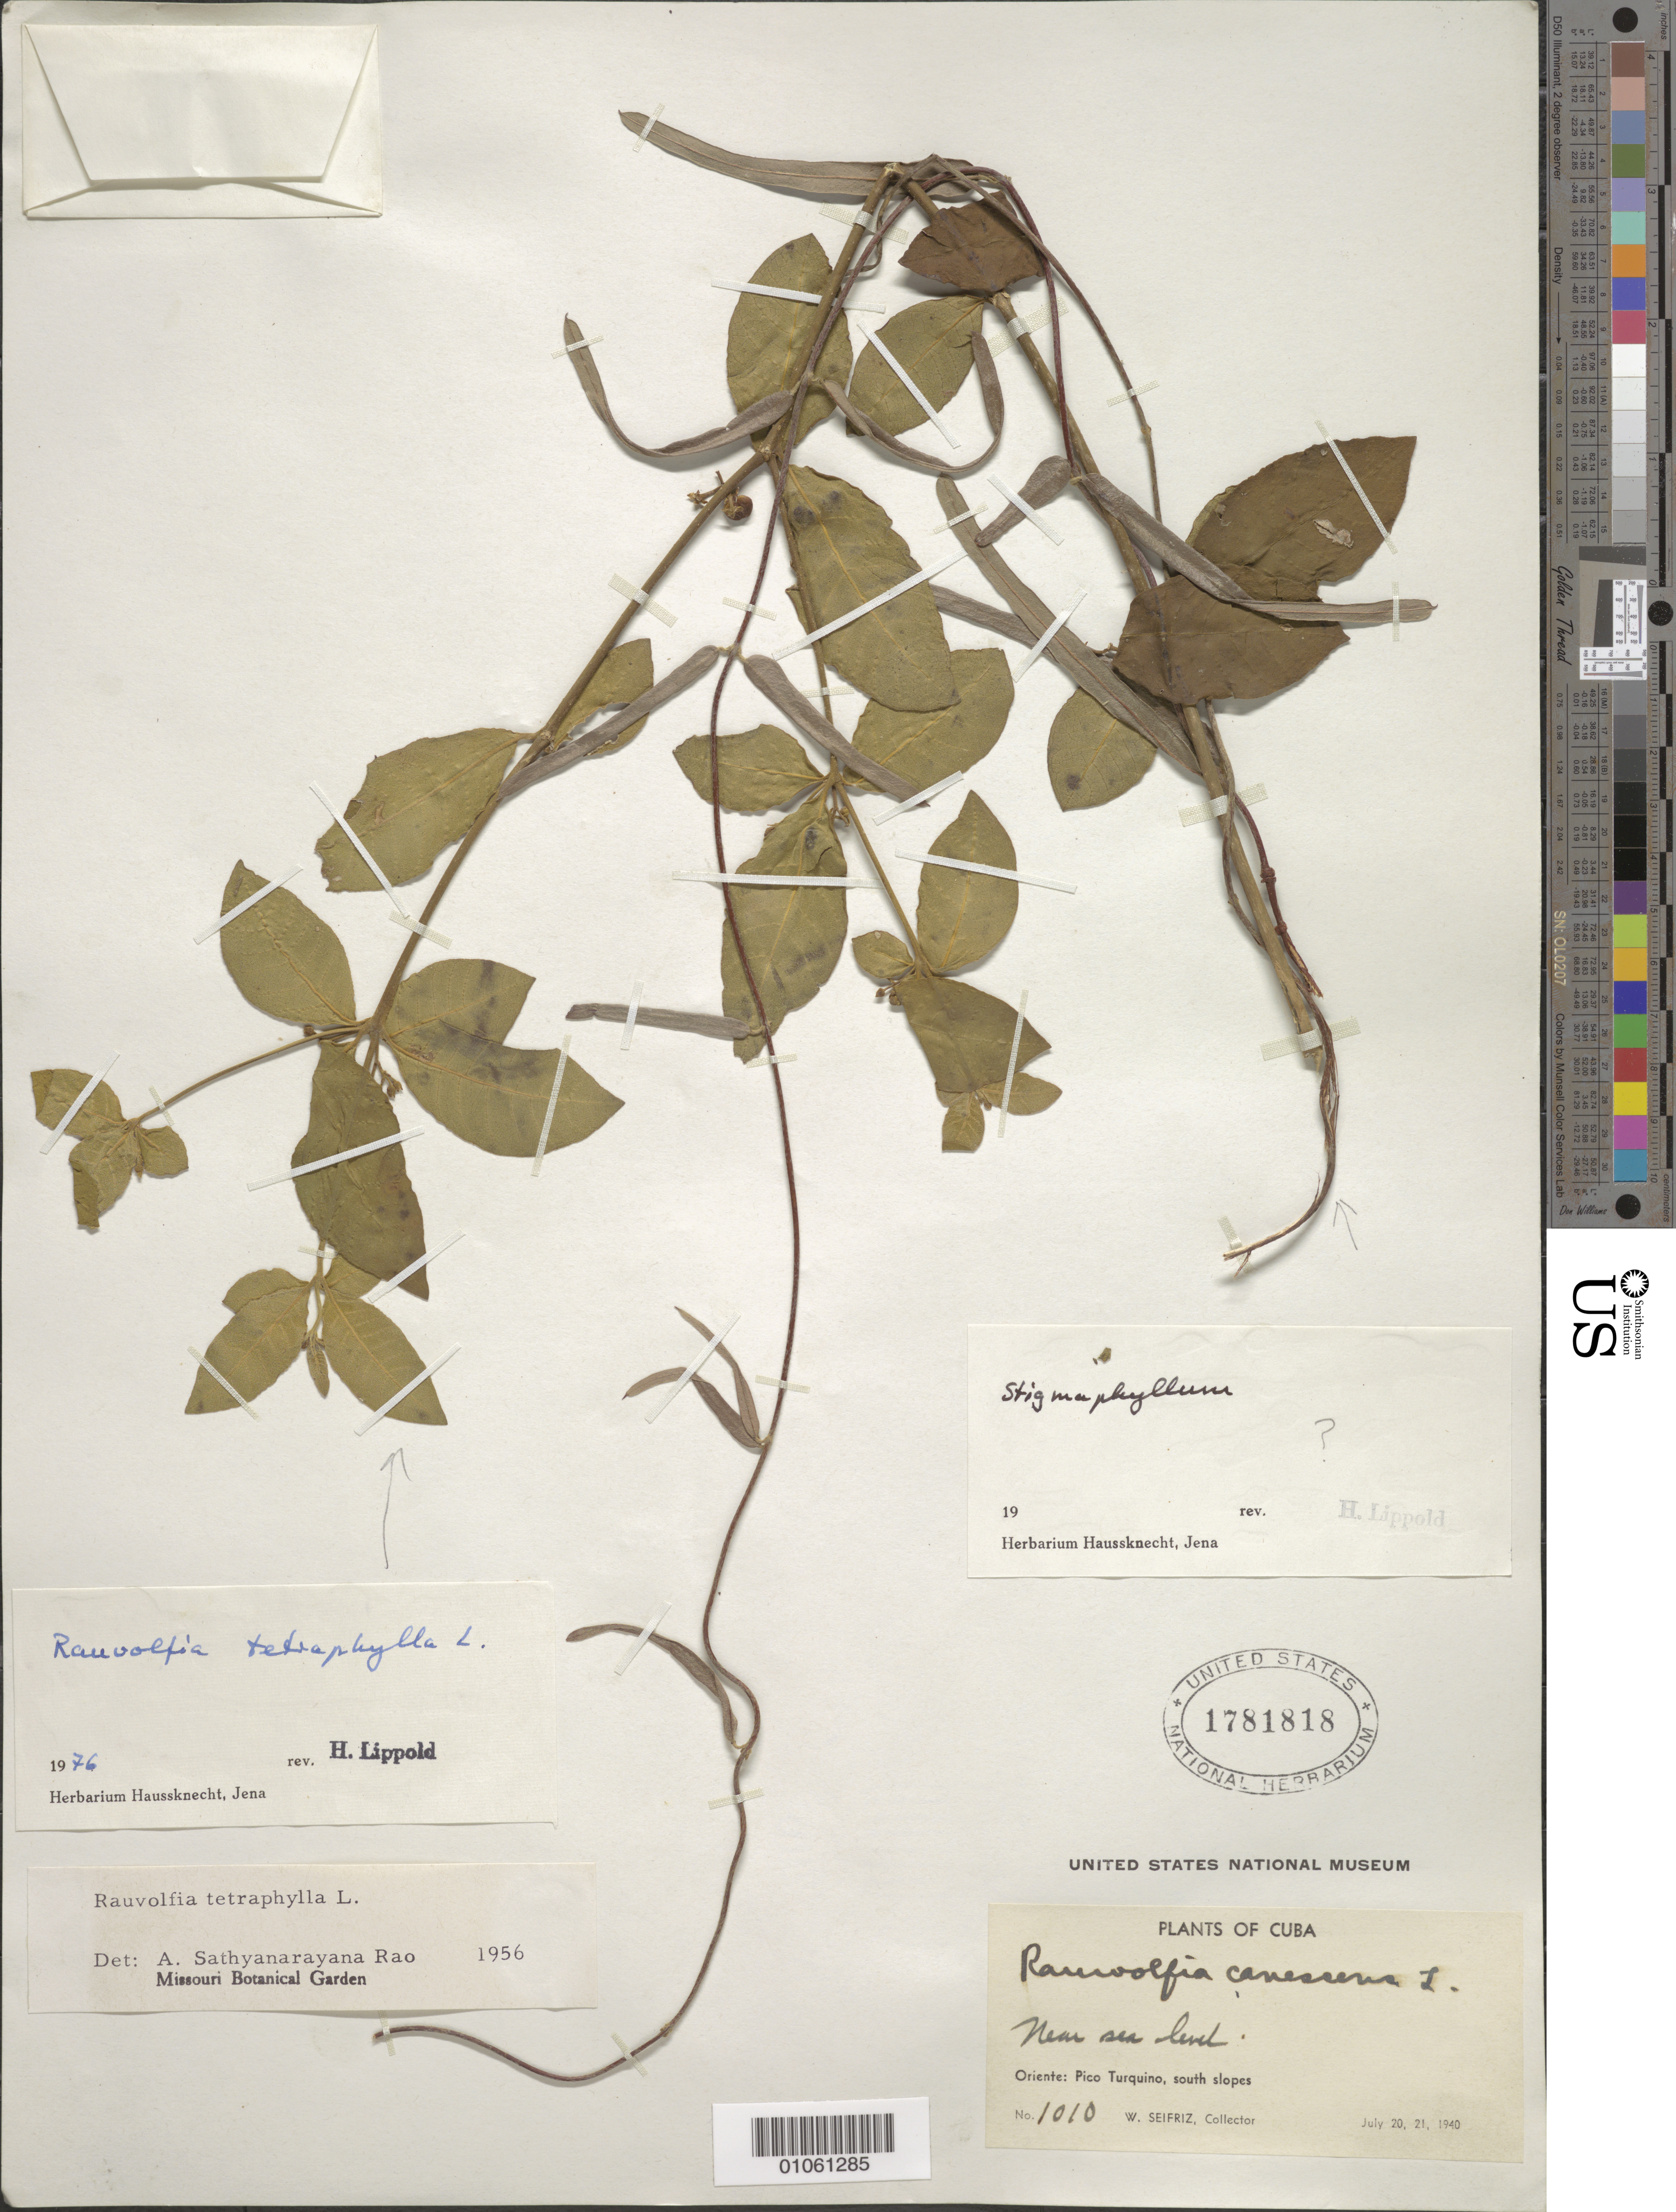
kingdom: Plantae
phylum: Tracheophyta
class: Magnoliopsida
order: Gentianales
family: Apocynaceae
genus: Rauvolfia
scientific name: Rauvolfia tetraphylla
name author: L.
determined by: Lippold, Hans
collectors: W. Seifriz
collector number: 1010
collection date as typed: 20 Jul 1940 and 21 Jul 1940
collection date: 1940-07-20,1940-07-21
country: Cuba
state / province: Oriente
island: Cuba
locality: Pico Turquino, S slopes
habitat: South slopes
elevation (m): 0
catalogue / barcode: US 1781818